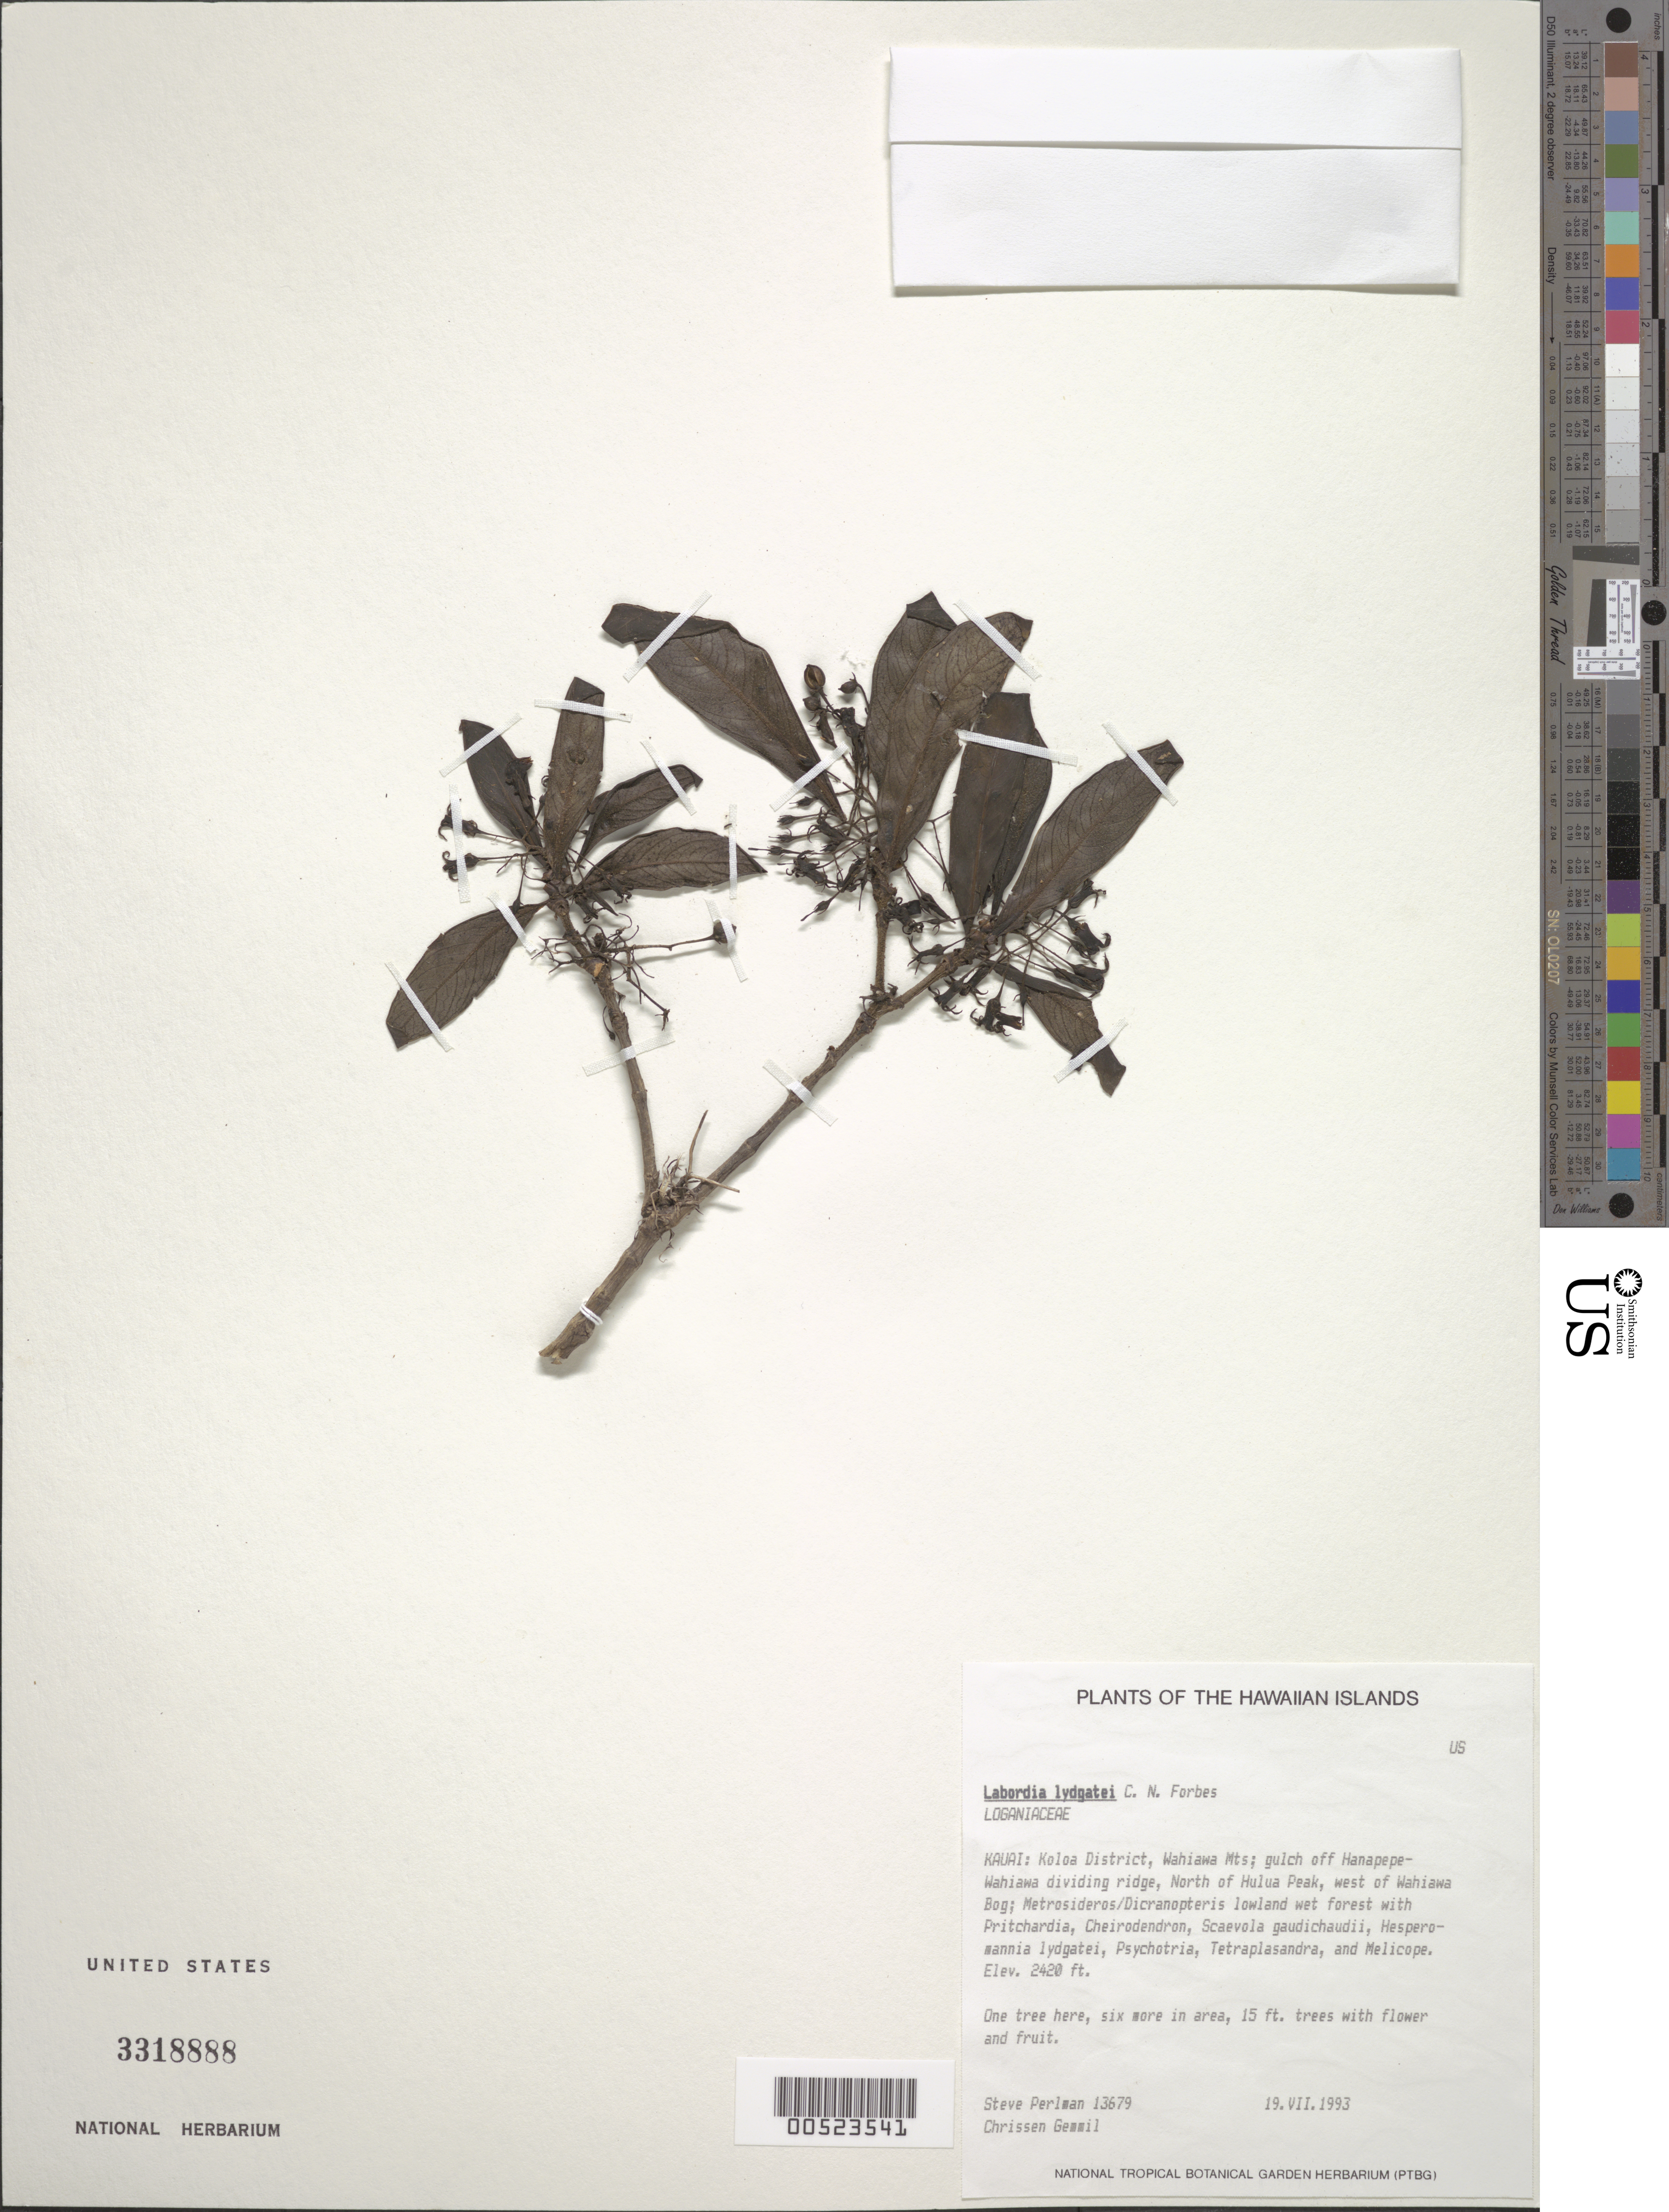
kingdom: Plantae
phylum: Tracheophyta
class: Magnoliopsida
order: Gentianales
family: Loganiaceae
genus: Geniostoma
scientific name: Geniostoma lydgatei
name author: (C.N. Forbes) Byng & Christenh.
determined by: Wagner, W. L., (BOT), Smithsonian Institution - National Museum of Natural History (UNITED STATES)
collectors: S. P. Perlman & C. Geamil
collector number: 13679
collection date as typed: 19 Jul 1993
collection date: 1993-07-19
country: United States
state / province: Hawaii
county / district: Kauai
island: Kaua'i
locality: Koloa Dist, Wahiawa Mts, gulch off Hanapepe-Wahiawa dividing ridge, N of Hulua Peak, W of Wahiawa Bog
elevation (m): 738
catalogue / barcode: US 3318888